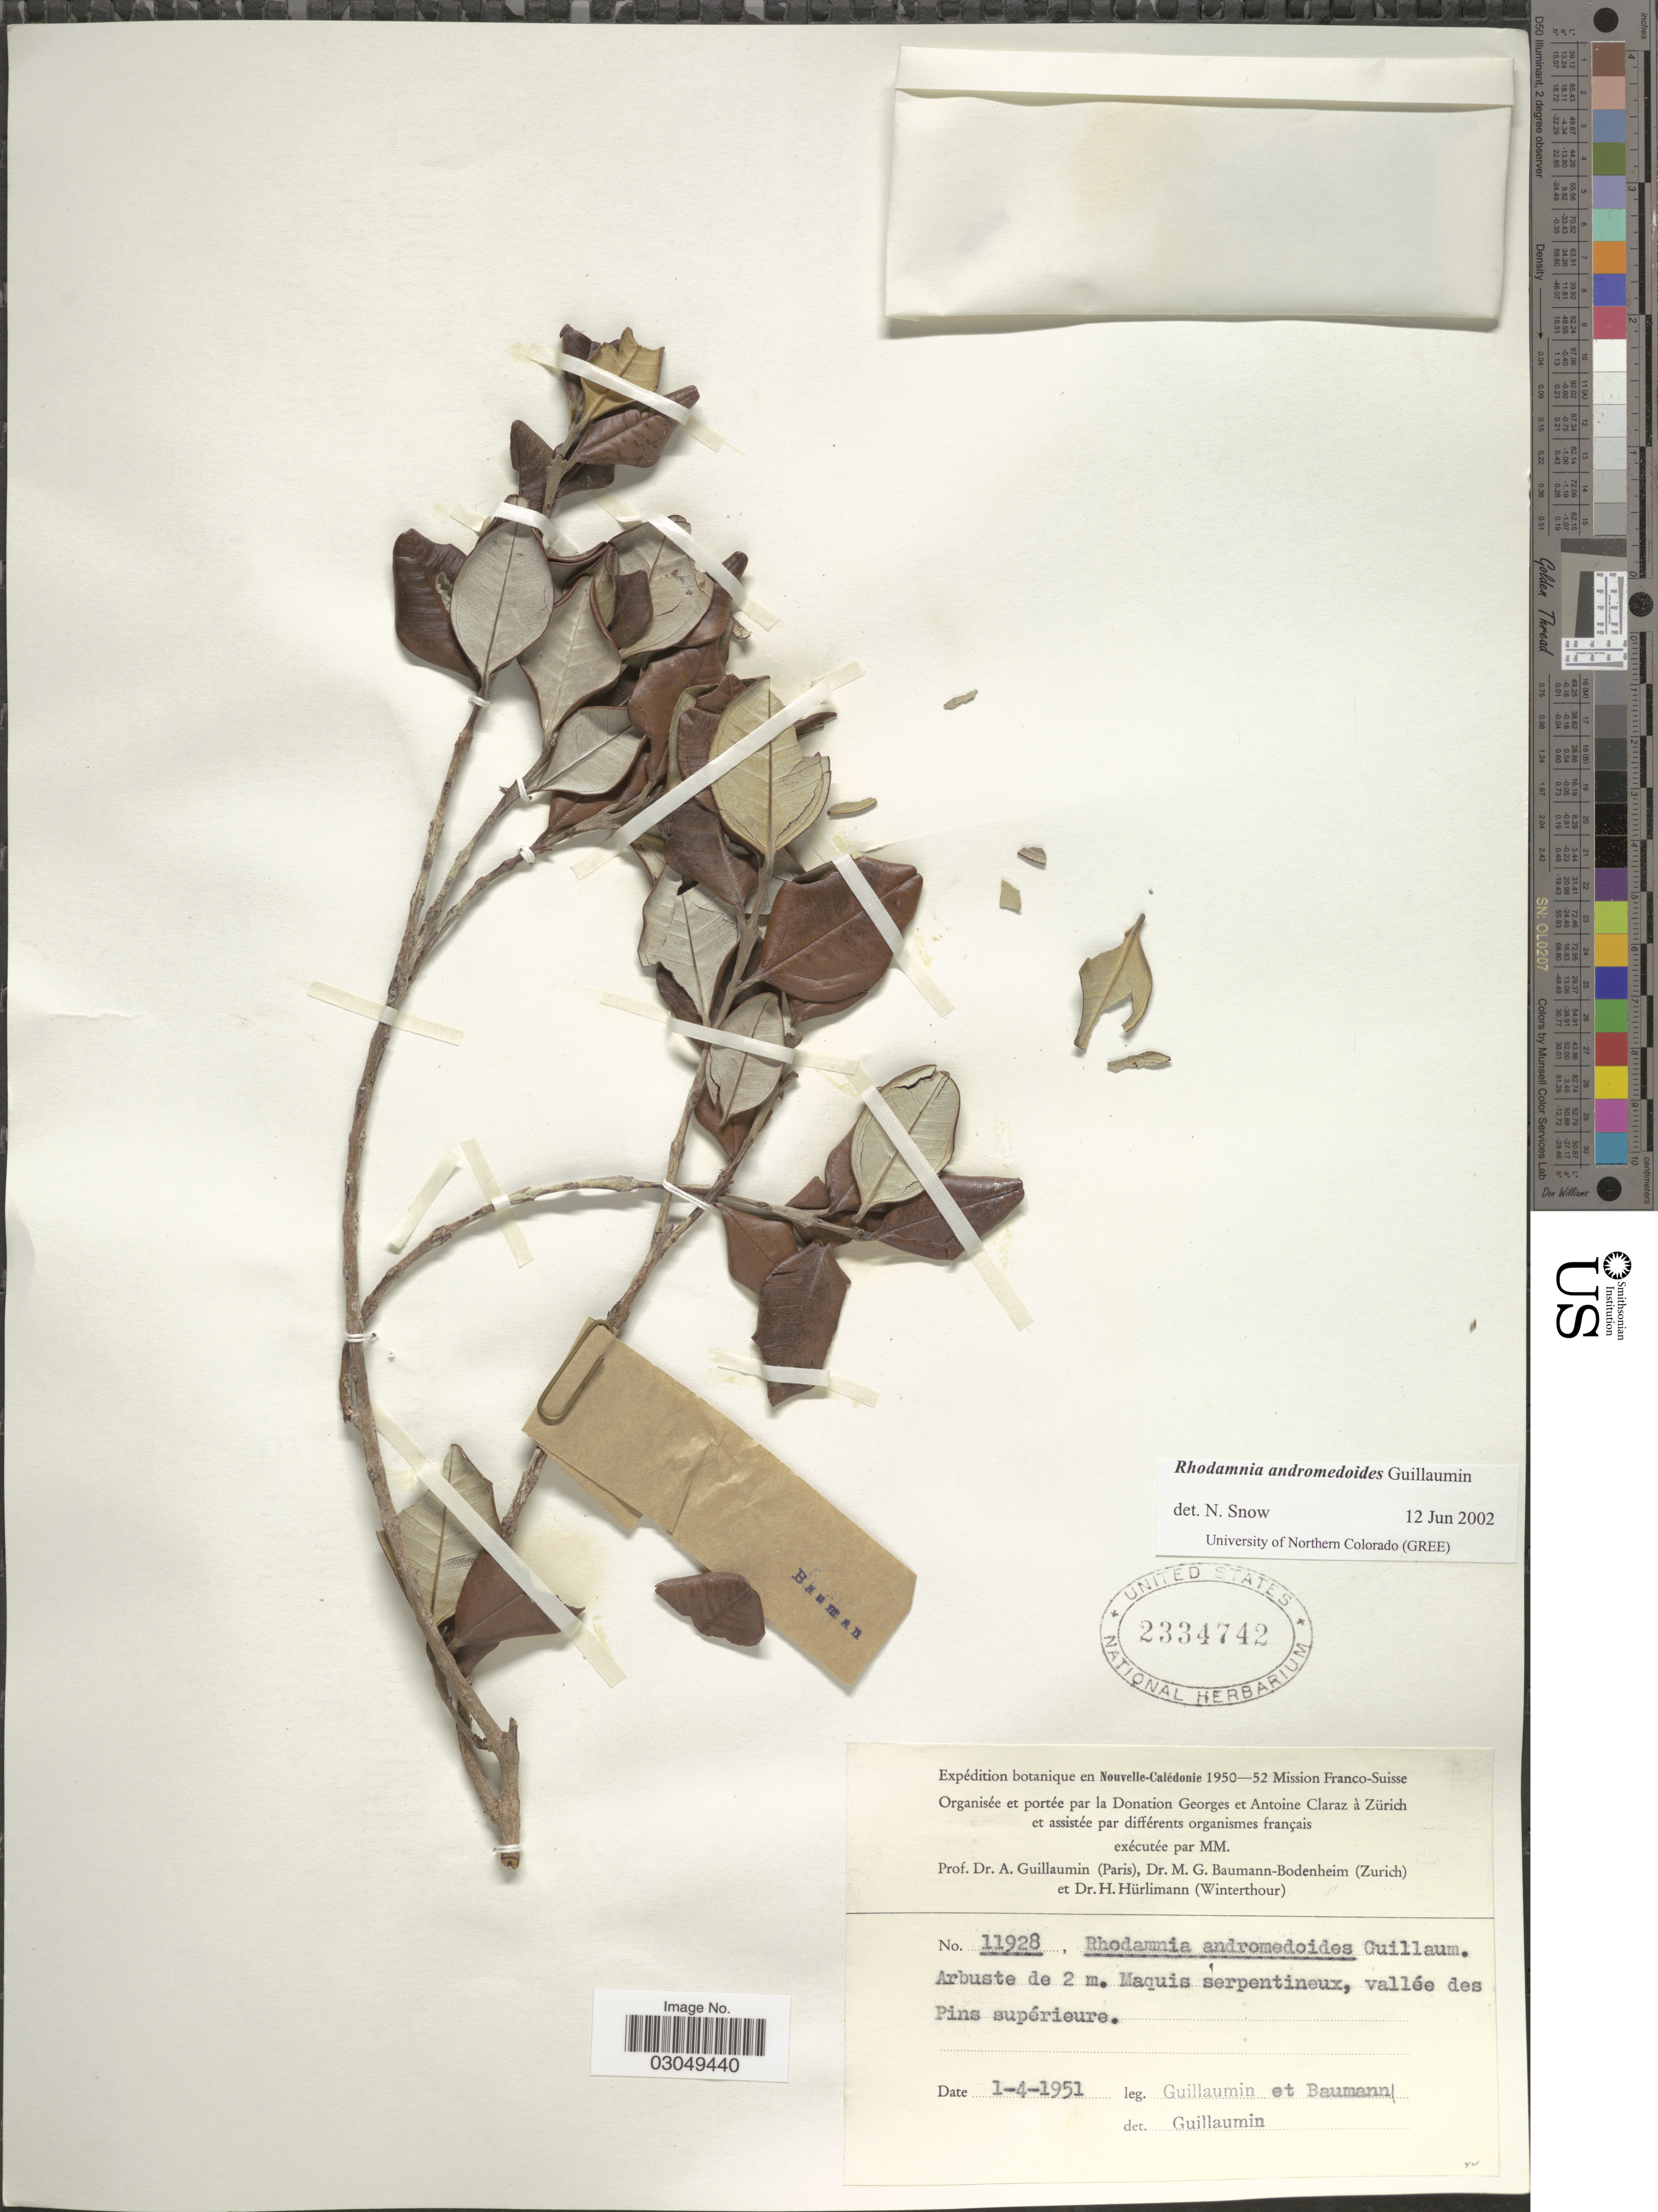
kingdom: Plantae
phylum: Tracheophyta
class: Magnoliopsida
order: Myrtales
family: Myrtaceae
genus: Rhodamnia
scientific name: Rhodamnia andromedoides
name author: Guillaumin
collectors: A. Guillaumin & M. G. Baumann-Bodenheim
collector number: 11928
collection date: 1951-04-01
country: New Caledonia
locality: Botanique en Nouvelle-Calédonie, Maquis serpentineux, vallée des Pins supérieure.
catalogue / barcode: US 2334742